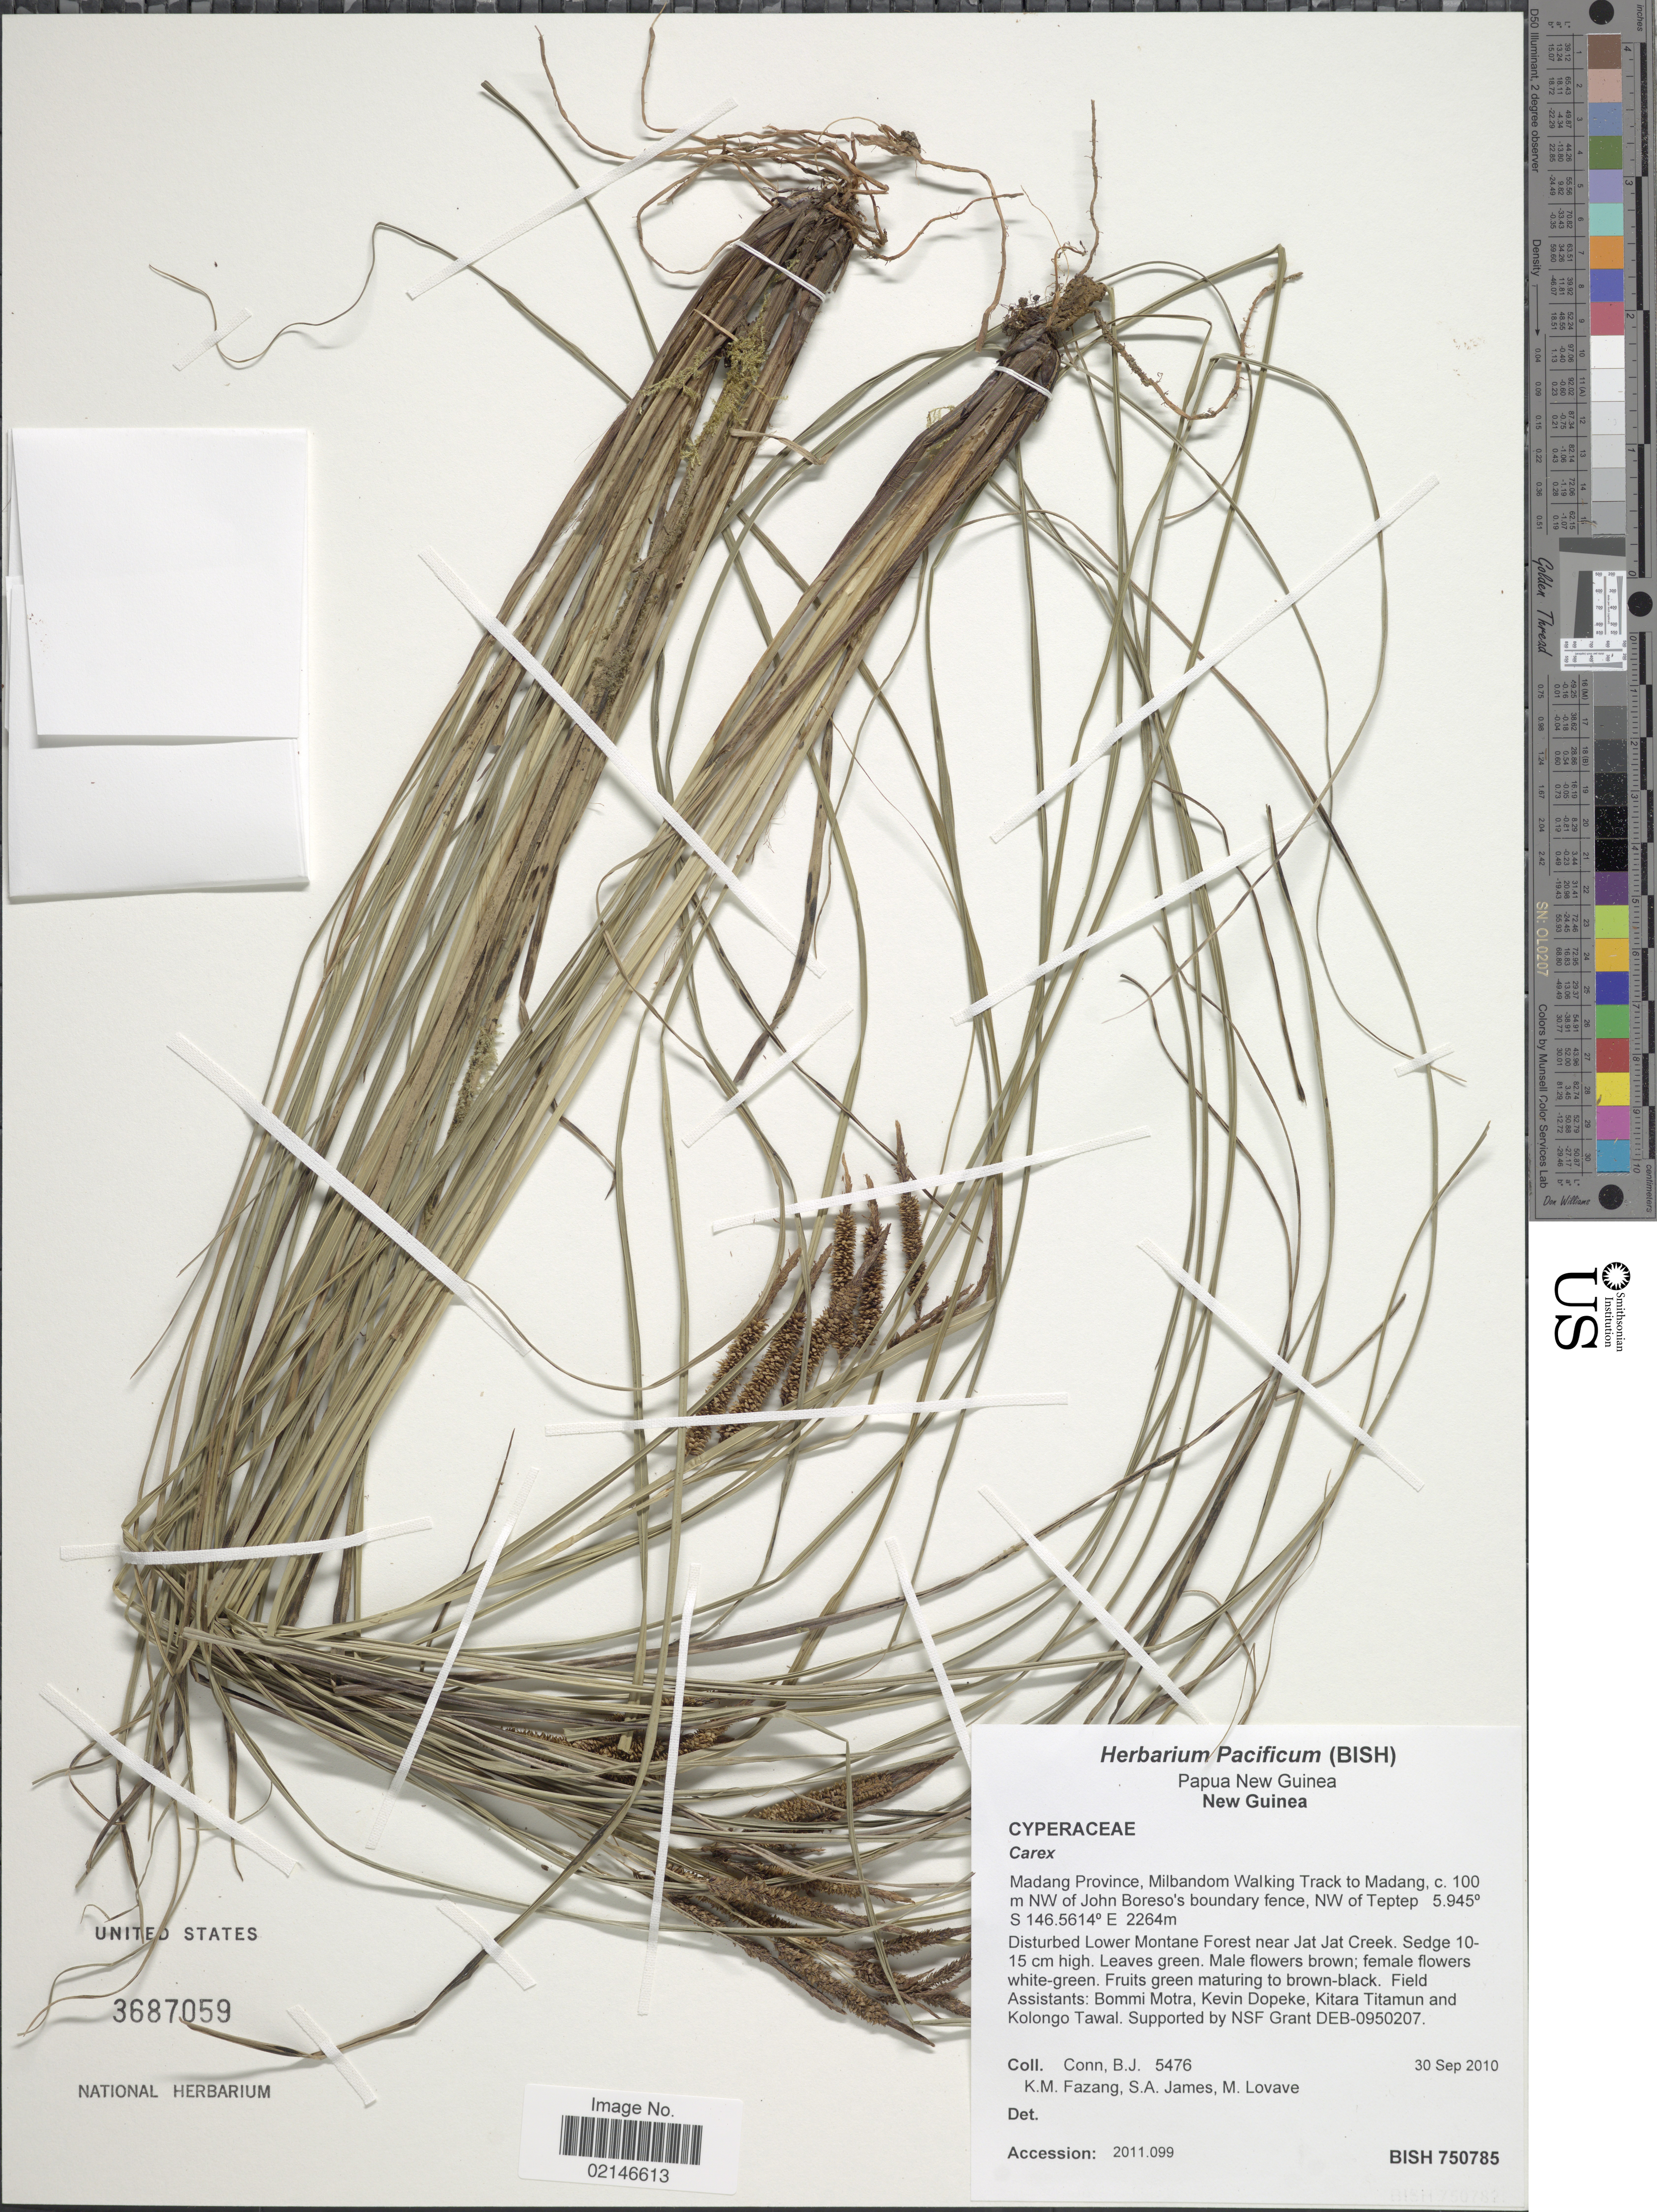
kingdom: Plantae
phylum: Tracheophyta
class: Liliopsida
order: Poales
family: Cyperaceae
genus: Carex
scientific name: Carex sp.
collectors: B. Conn, K. Fazang, S. James & M. Lovave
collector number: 5476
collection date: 2010-09-30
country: Papua New Guinea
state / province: Madang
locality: New Guinea, Milbandom Walking Track to Madangm c. 100 m NW of John Boreso's boundary face, NW of Teptep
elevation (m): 2264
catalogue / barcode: US 3687059